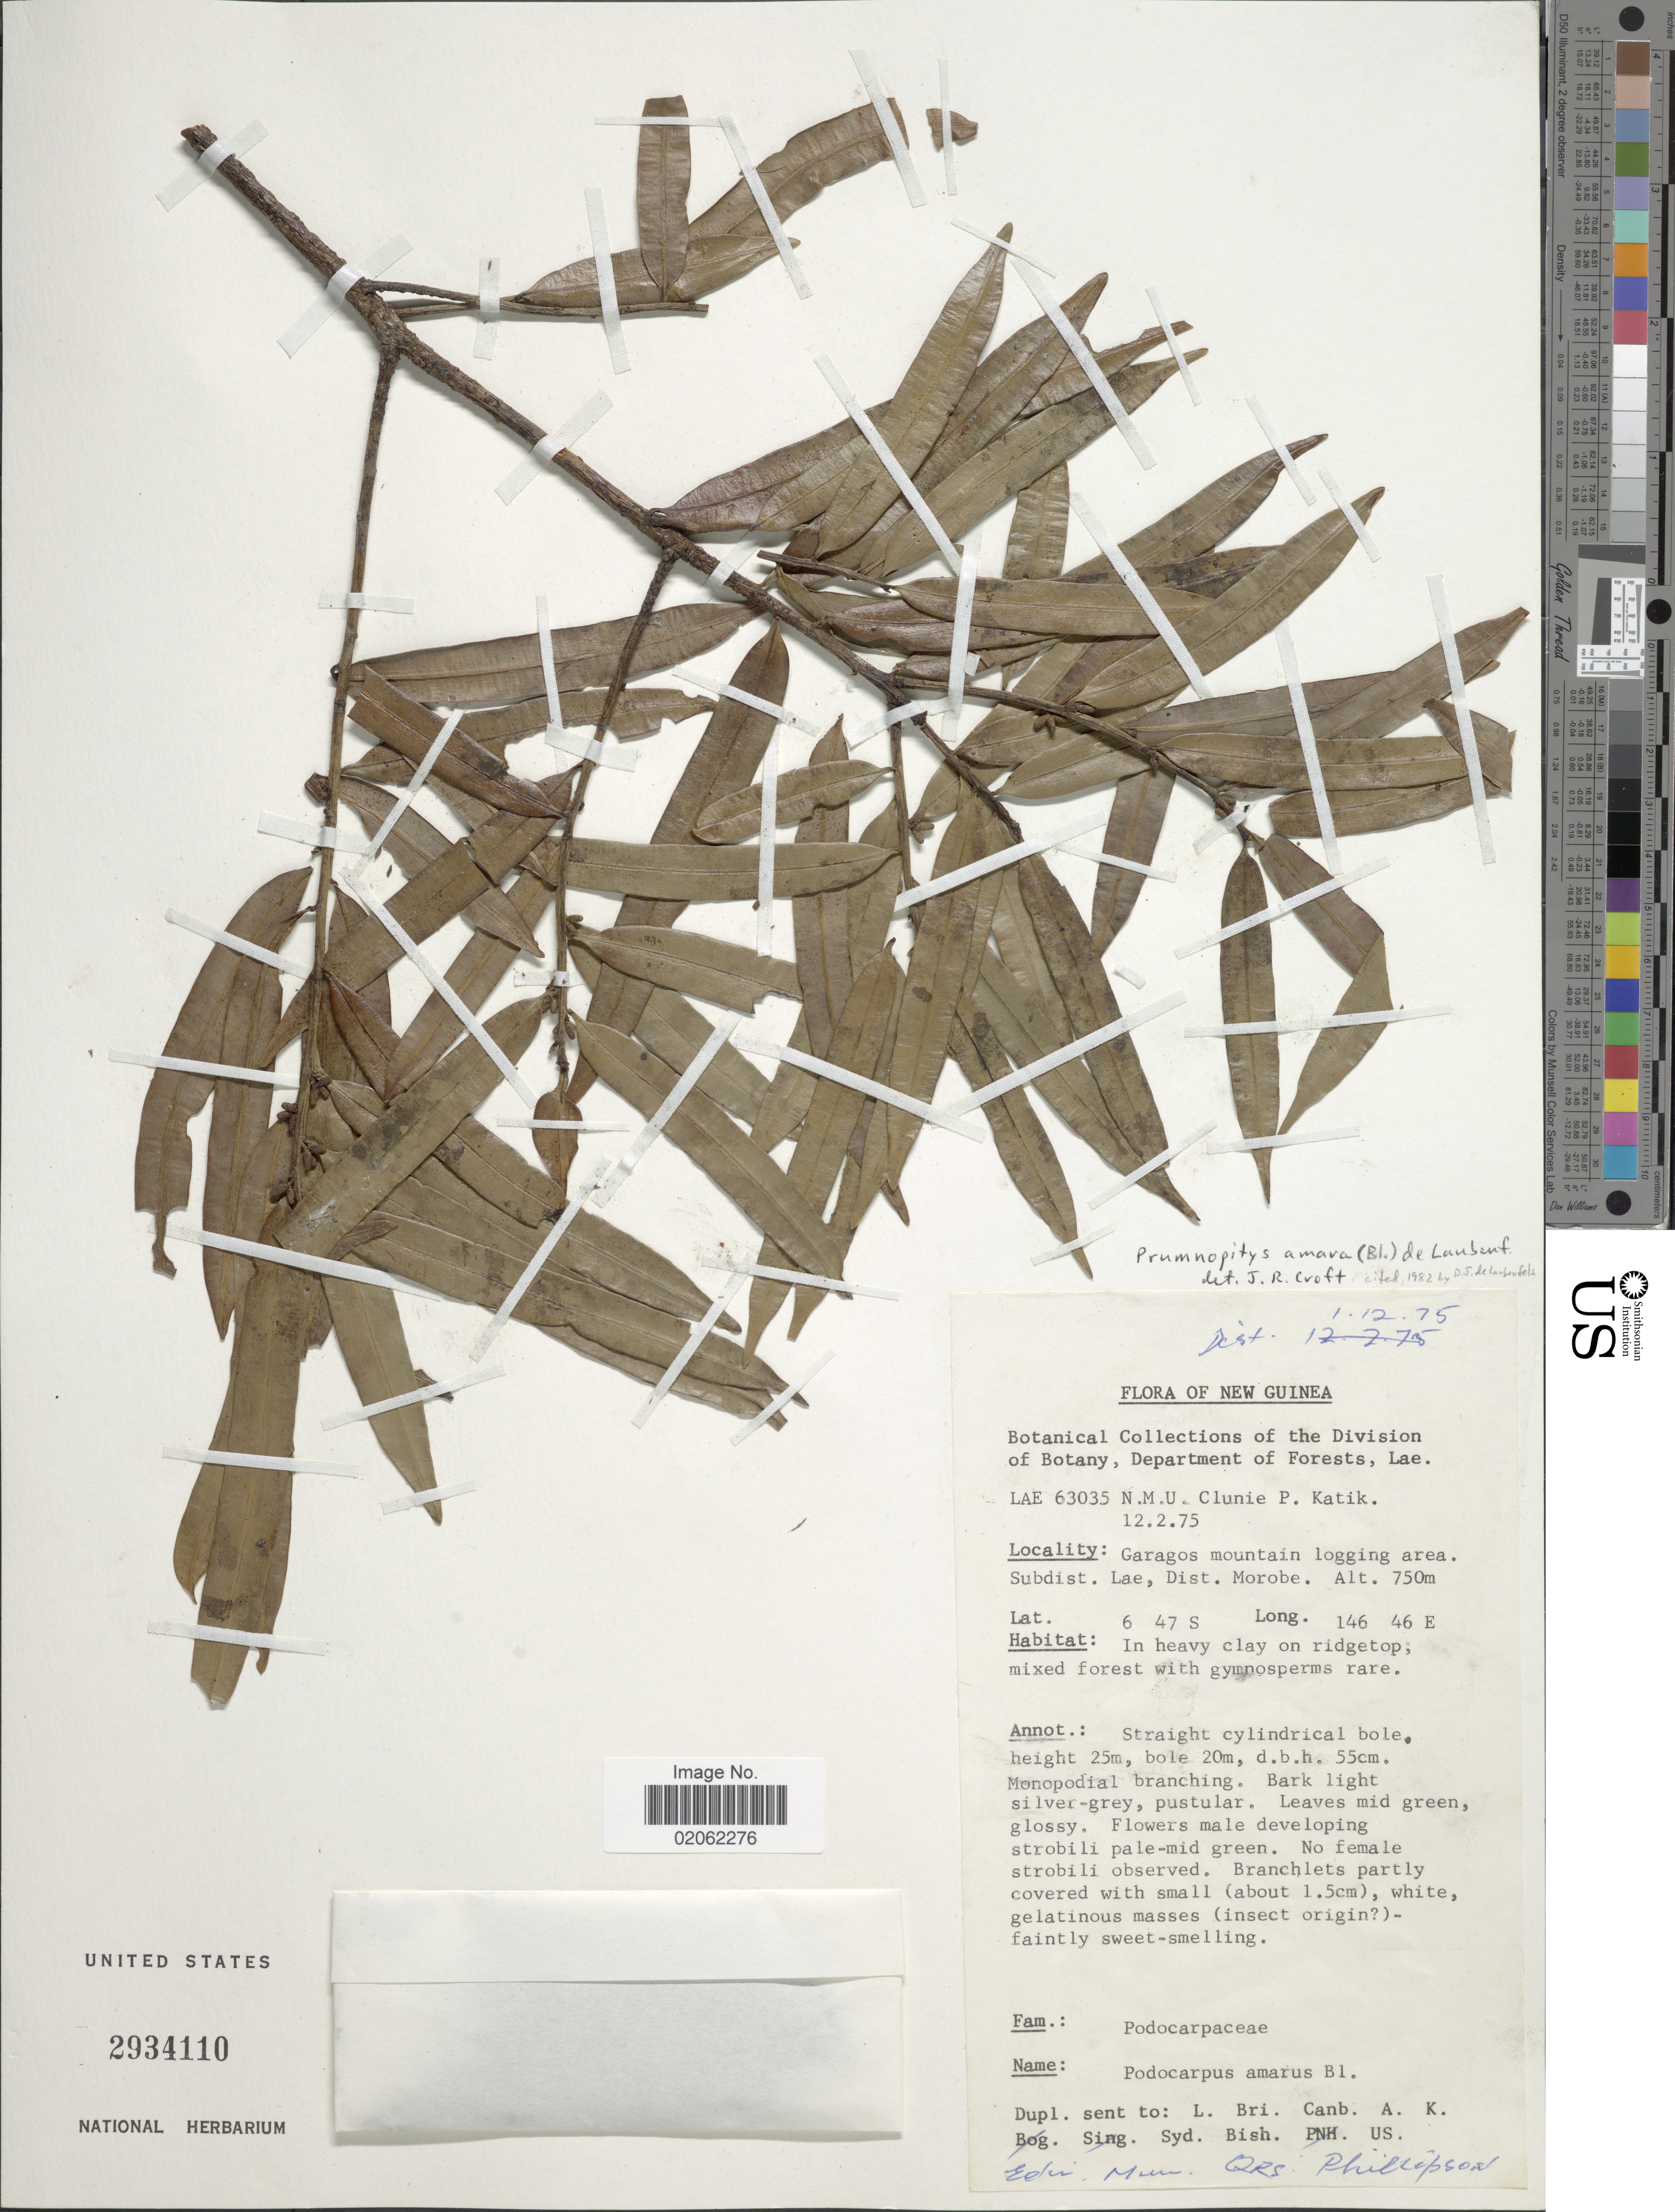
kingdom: Plantae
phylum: Tracheophyta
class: Pinopsida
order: Pinales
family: Podocarpaceae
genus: Prumnopitys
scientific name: Prumnopitys amara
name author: (Blume) de Laub.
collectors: N.M.U. Clunie & P. Katik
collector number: LAE 63035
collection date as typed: Transcribed d/m/y: 12/2/75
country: Papua New Guinea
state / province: Morobe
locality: New Guinea, Garagos mountain logging area. Subdist. Lae, Dist Morobe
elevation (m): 750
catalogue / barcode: US 2934110